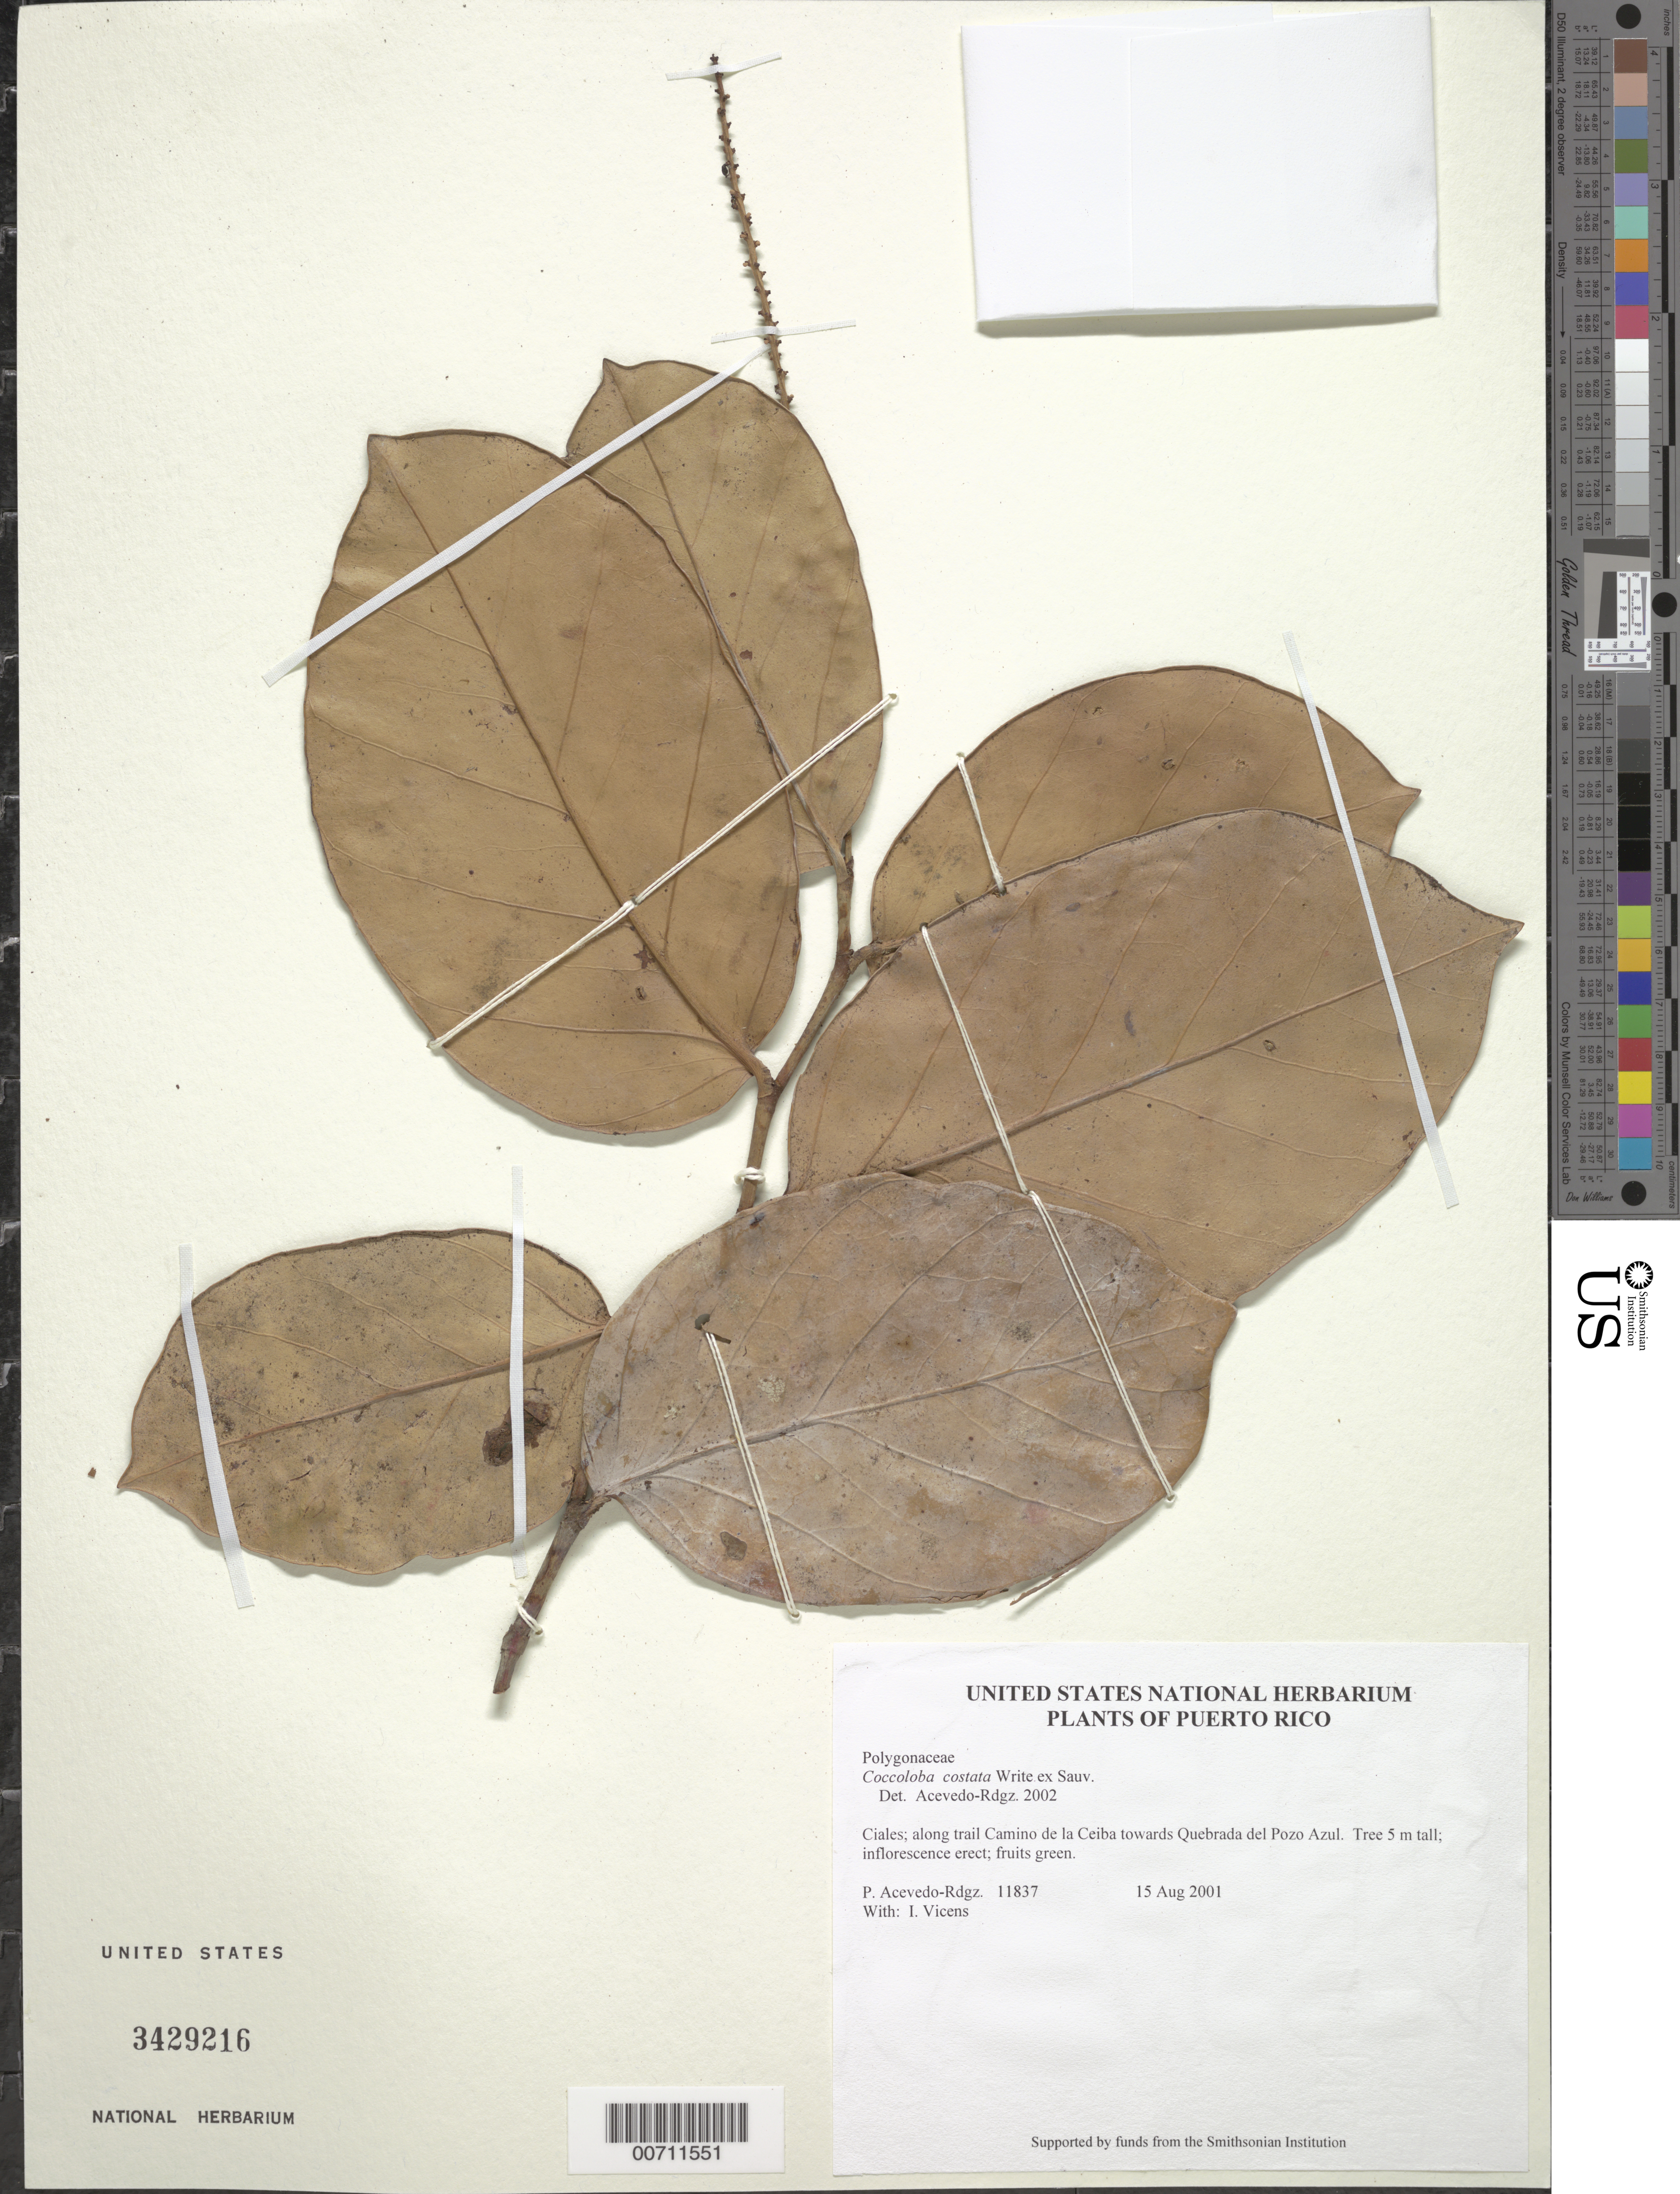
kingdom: Plantae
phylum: Tracheophyta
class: Magnoliopsida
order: Caryophyllales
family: Polygonaceae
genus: Coccoloba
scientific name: Coccoloba costata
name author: C. Wright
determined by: Acevedo-Rodríguez, P., (BOT), Smithsonian Institution - National Museum of Natural History (UNITED STATES)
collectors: P. Acevedo-Rodr. & I. Vicens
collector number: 11837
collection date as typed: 15 Aug 2001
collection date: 2001-08-15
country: Puerto Rico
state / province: Ciales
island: Puerto Rico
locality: Ciales; along trail Camino de la Ceiba towards Quebrada del Pozo Azul.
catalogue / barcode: US 3429216